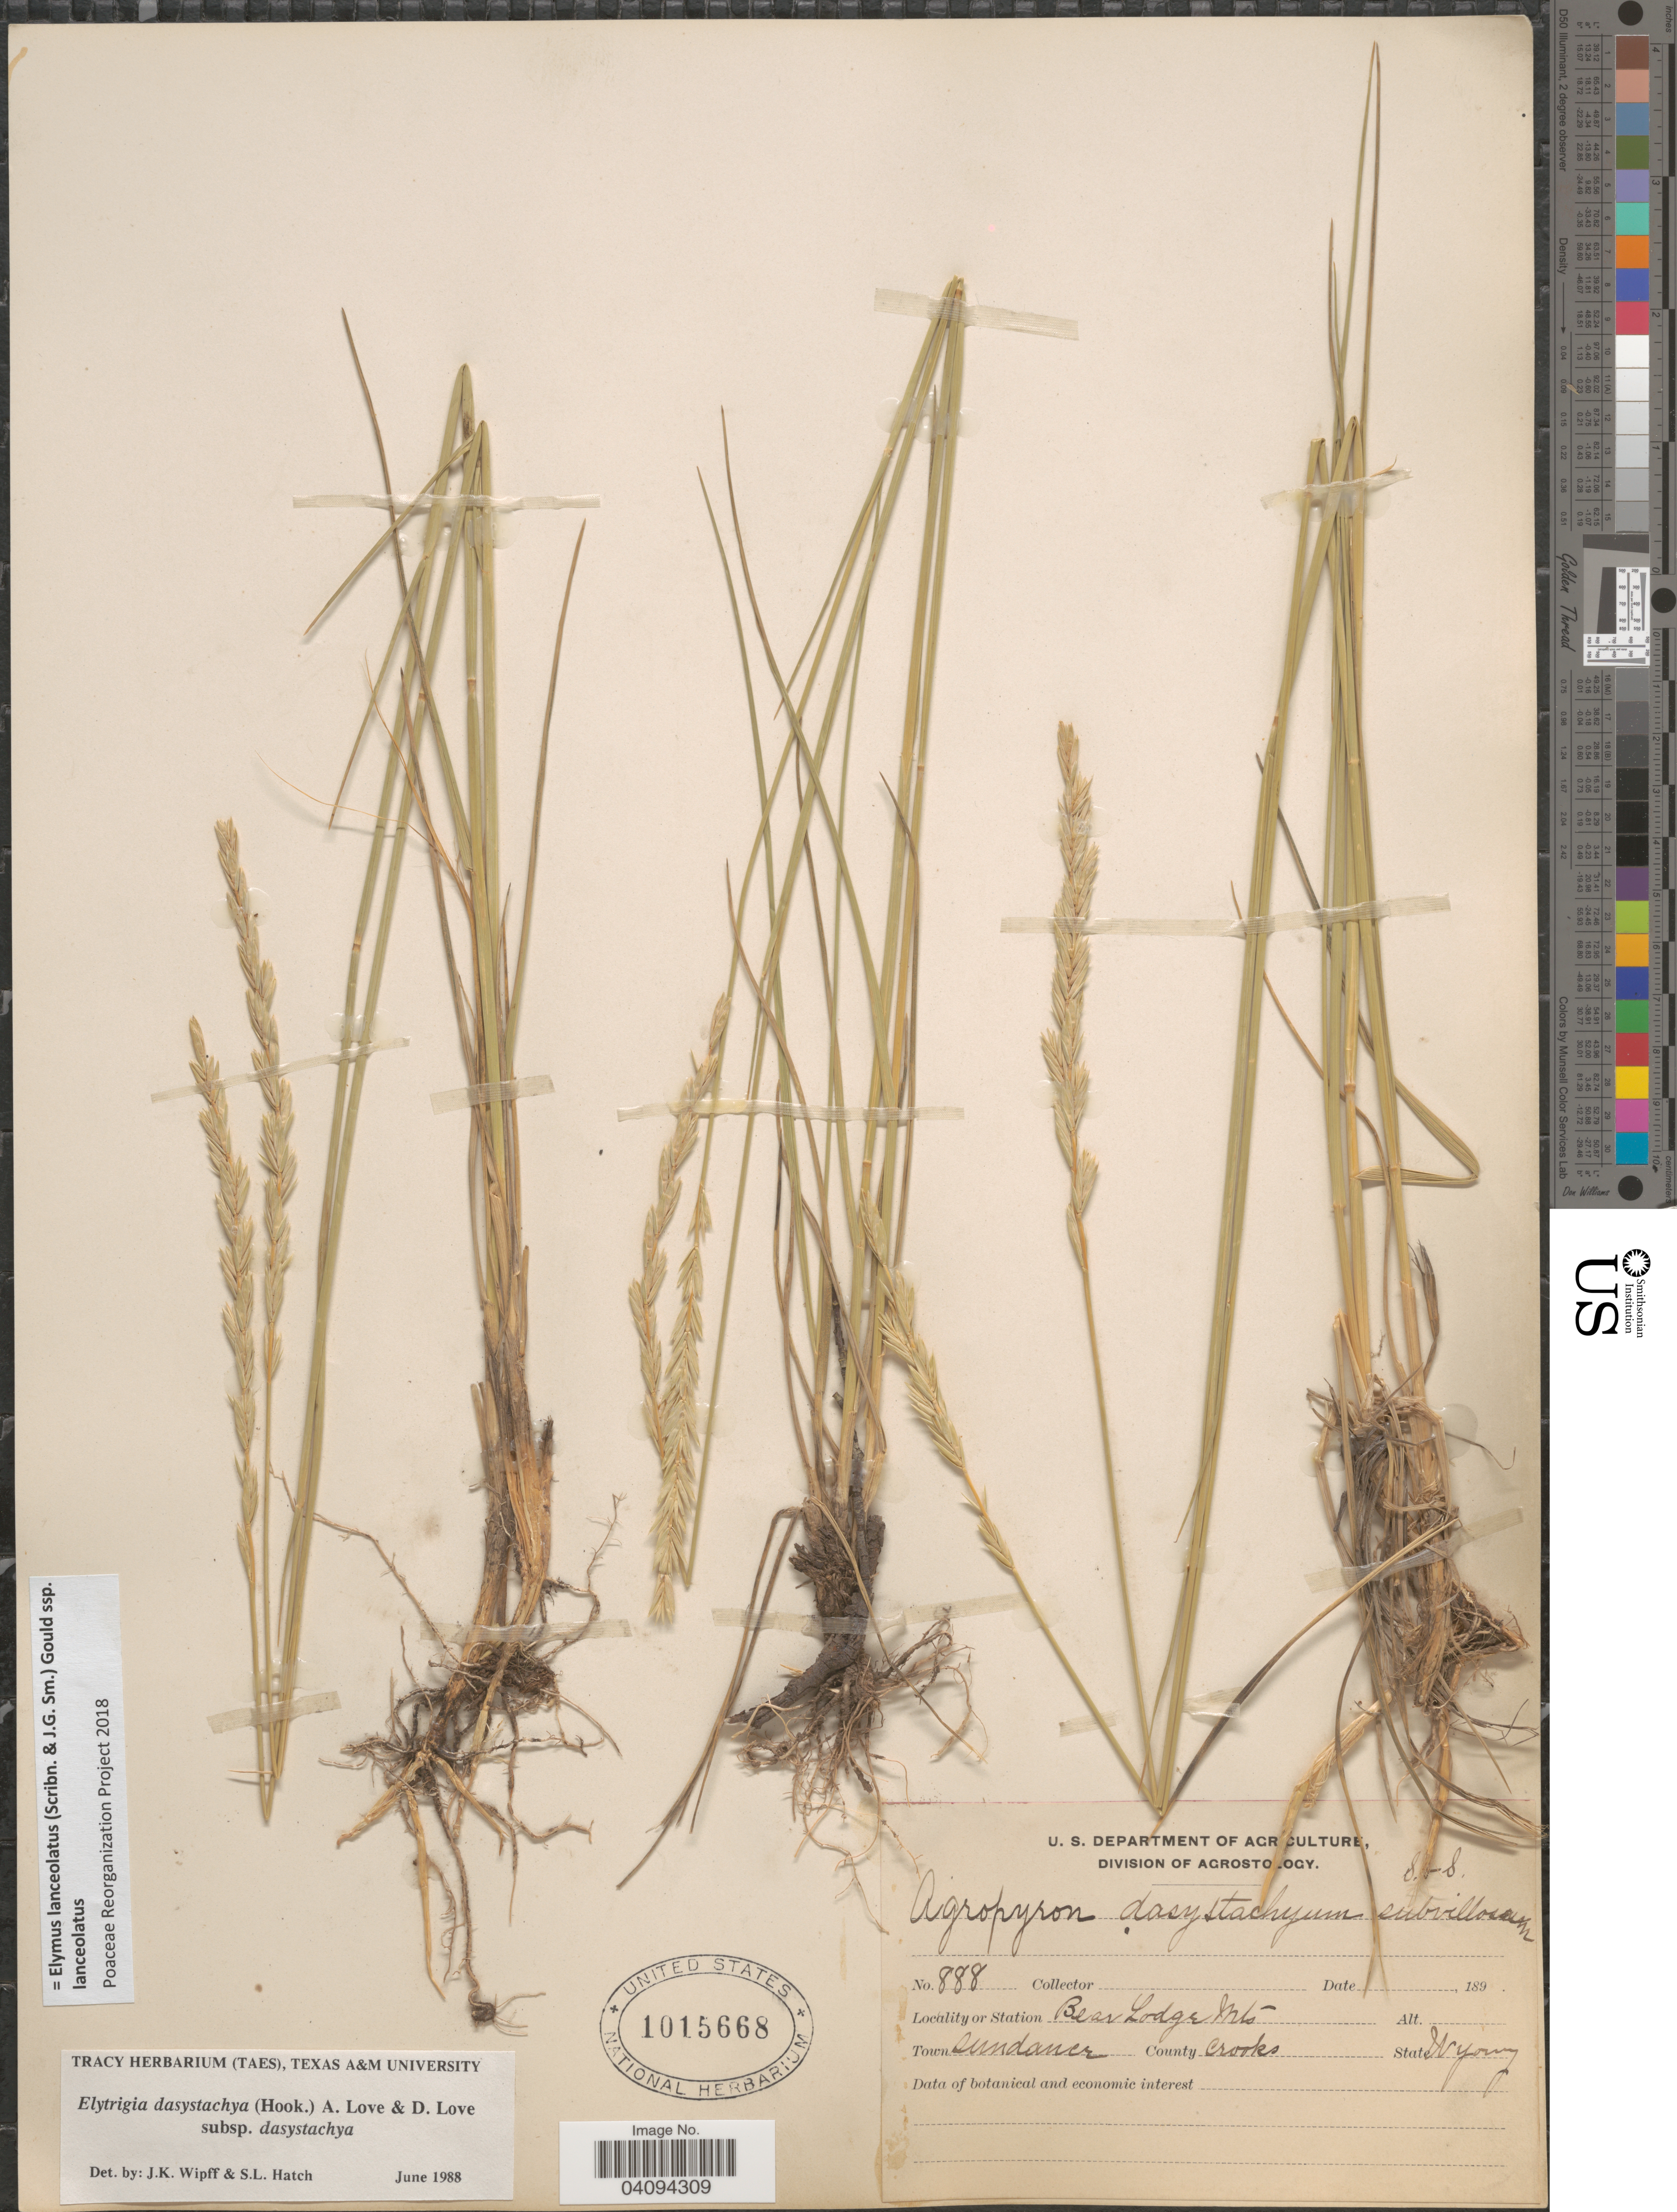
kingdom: Plantae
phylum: Tracheophyta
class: Liliopsida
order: Poales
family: Poaceae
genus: Elymus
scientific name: Elymus lanceolatus subsp. lanceolatus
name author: (Scribn. & J.G. Sm.) Gould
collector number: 888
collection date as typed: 189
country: United States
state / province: Wyoming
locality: Bear Lodge Mts. Town Sundance. County Crooks.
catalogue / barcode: US 1015668